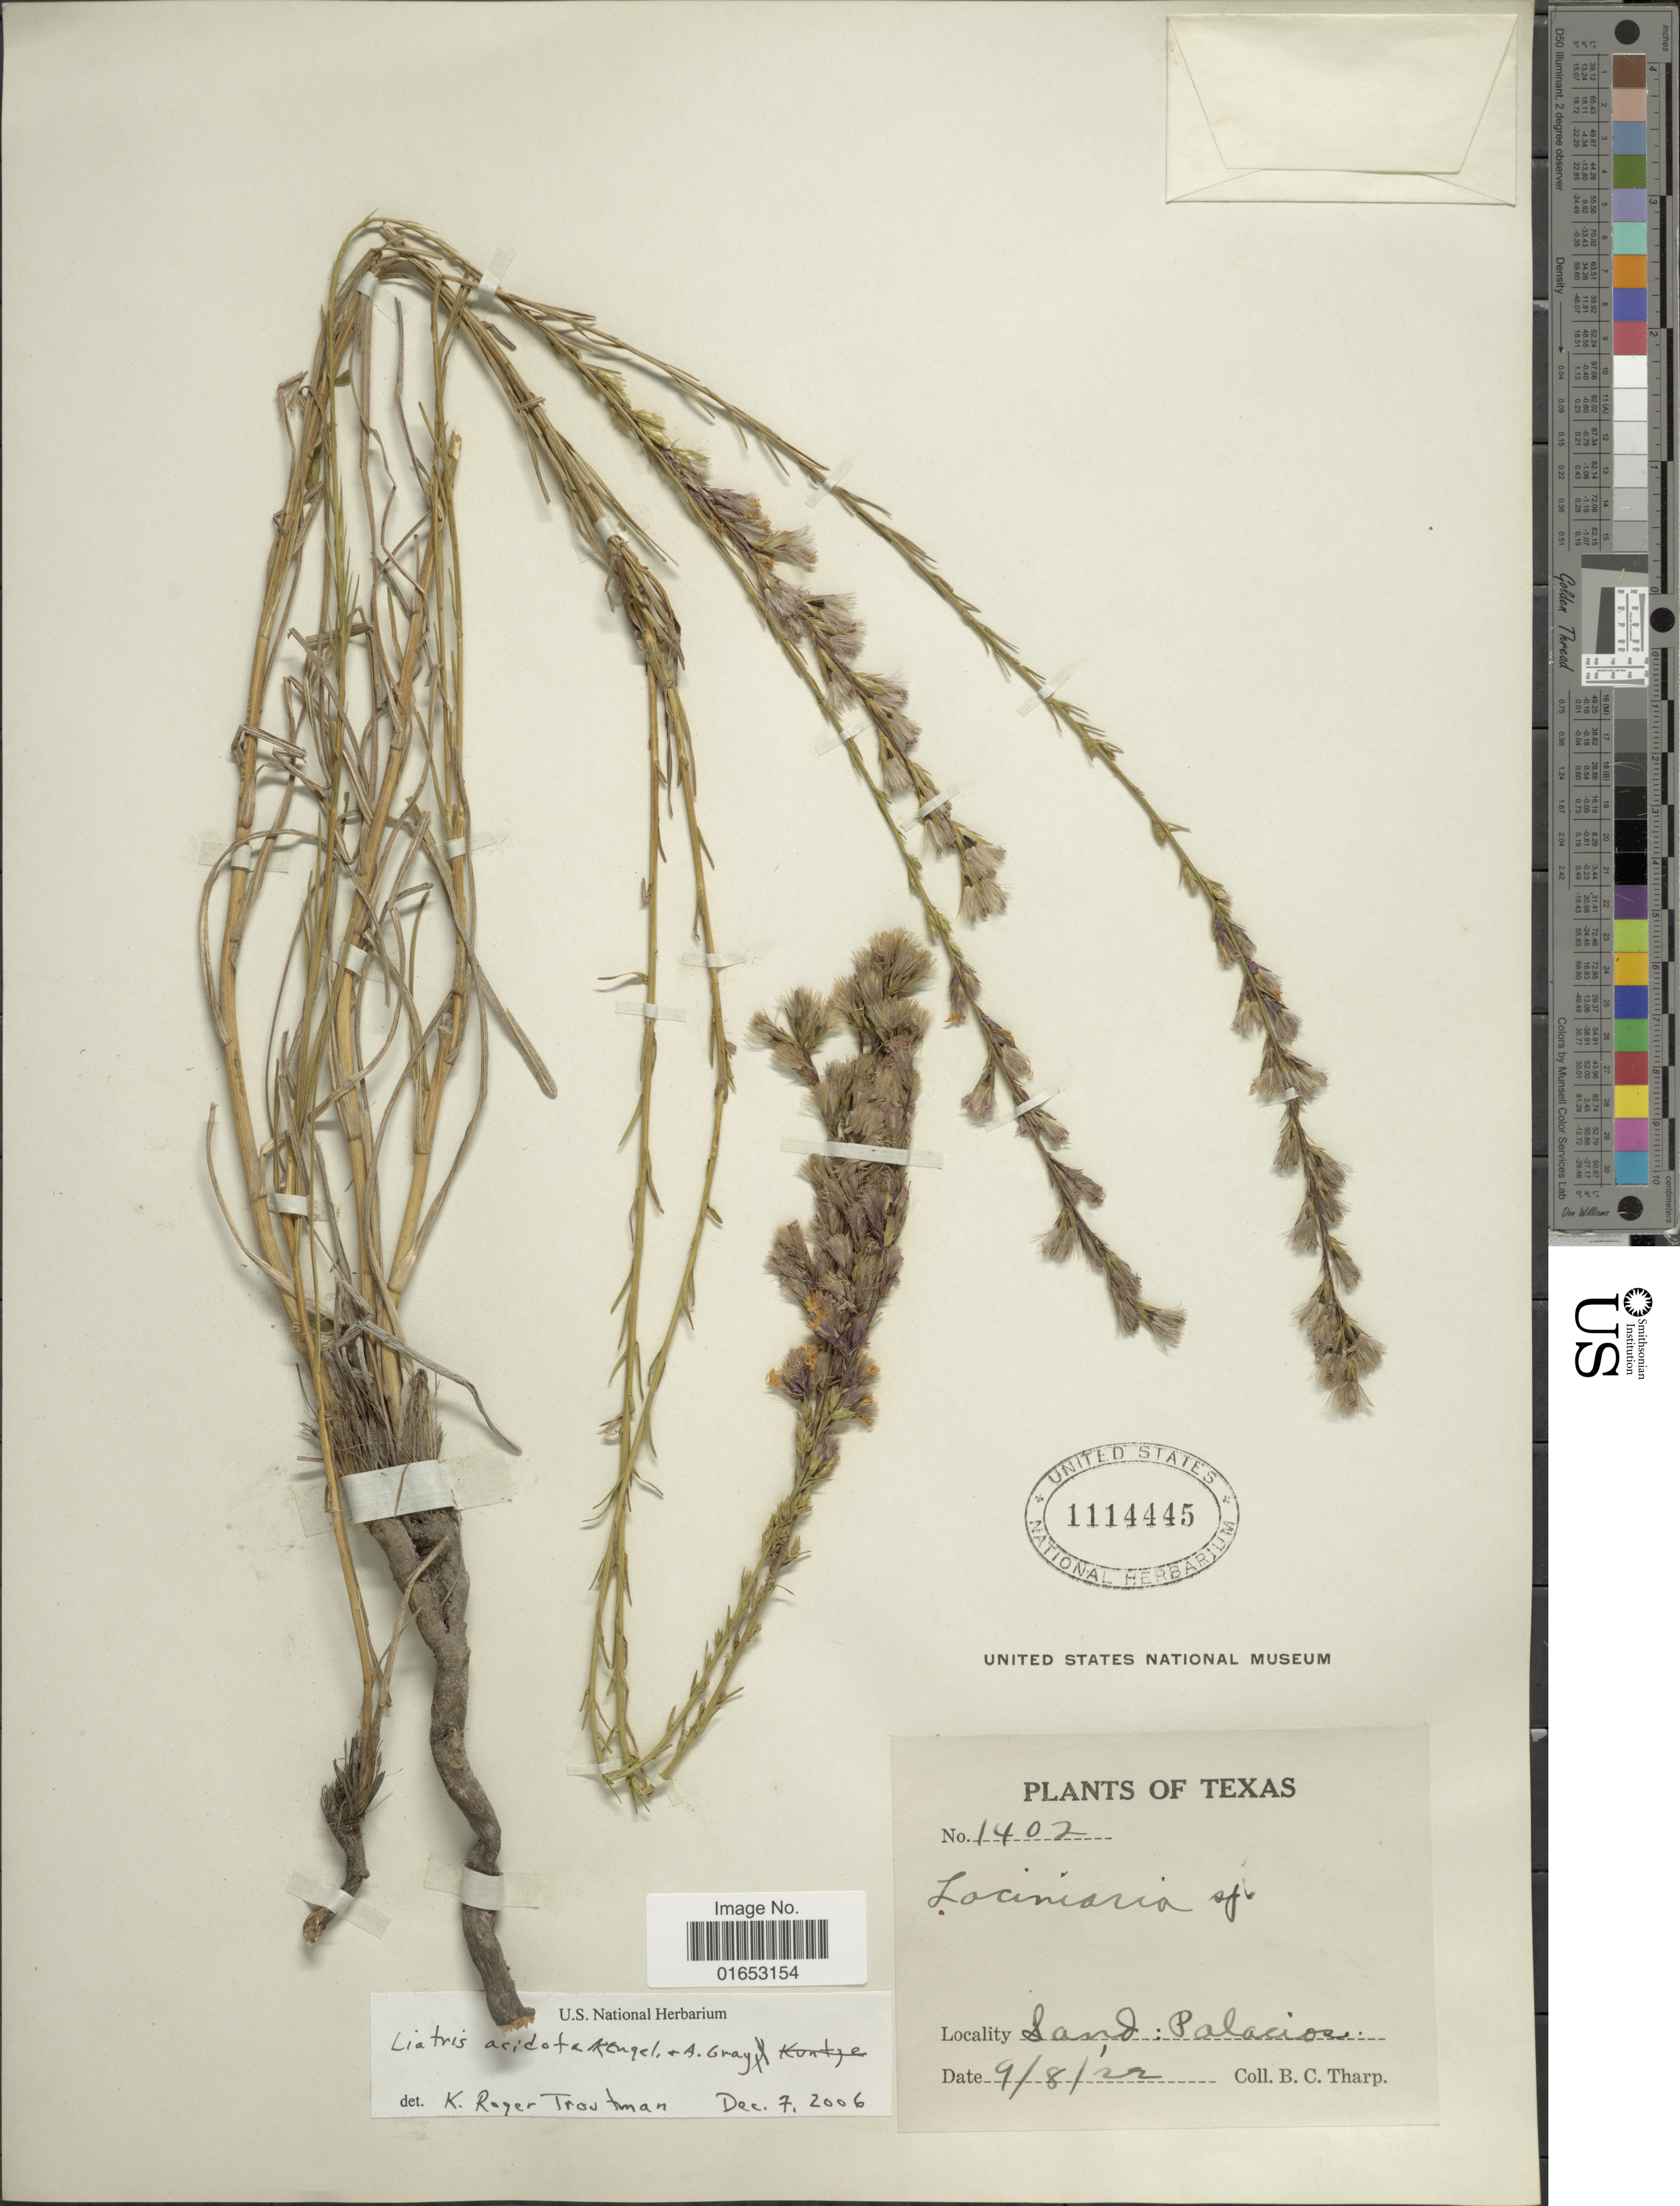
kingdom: Plantae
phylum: Tracheophyta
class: Magnoliopsida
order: Asterales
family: Asteraceae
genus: Liatris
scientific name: Liatris acidota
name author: Engelm. & A. Gray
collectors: B. C. Tharp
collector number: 1402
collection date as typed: Transcribed d/m/y: 8/9/22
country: United States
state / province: Texas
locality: Sand, Palacios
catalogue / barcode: US 1114445